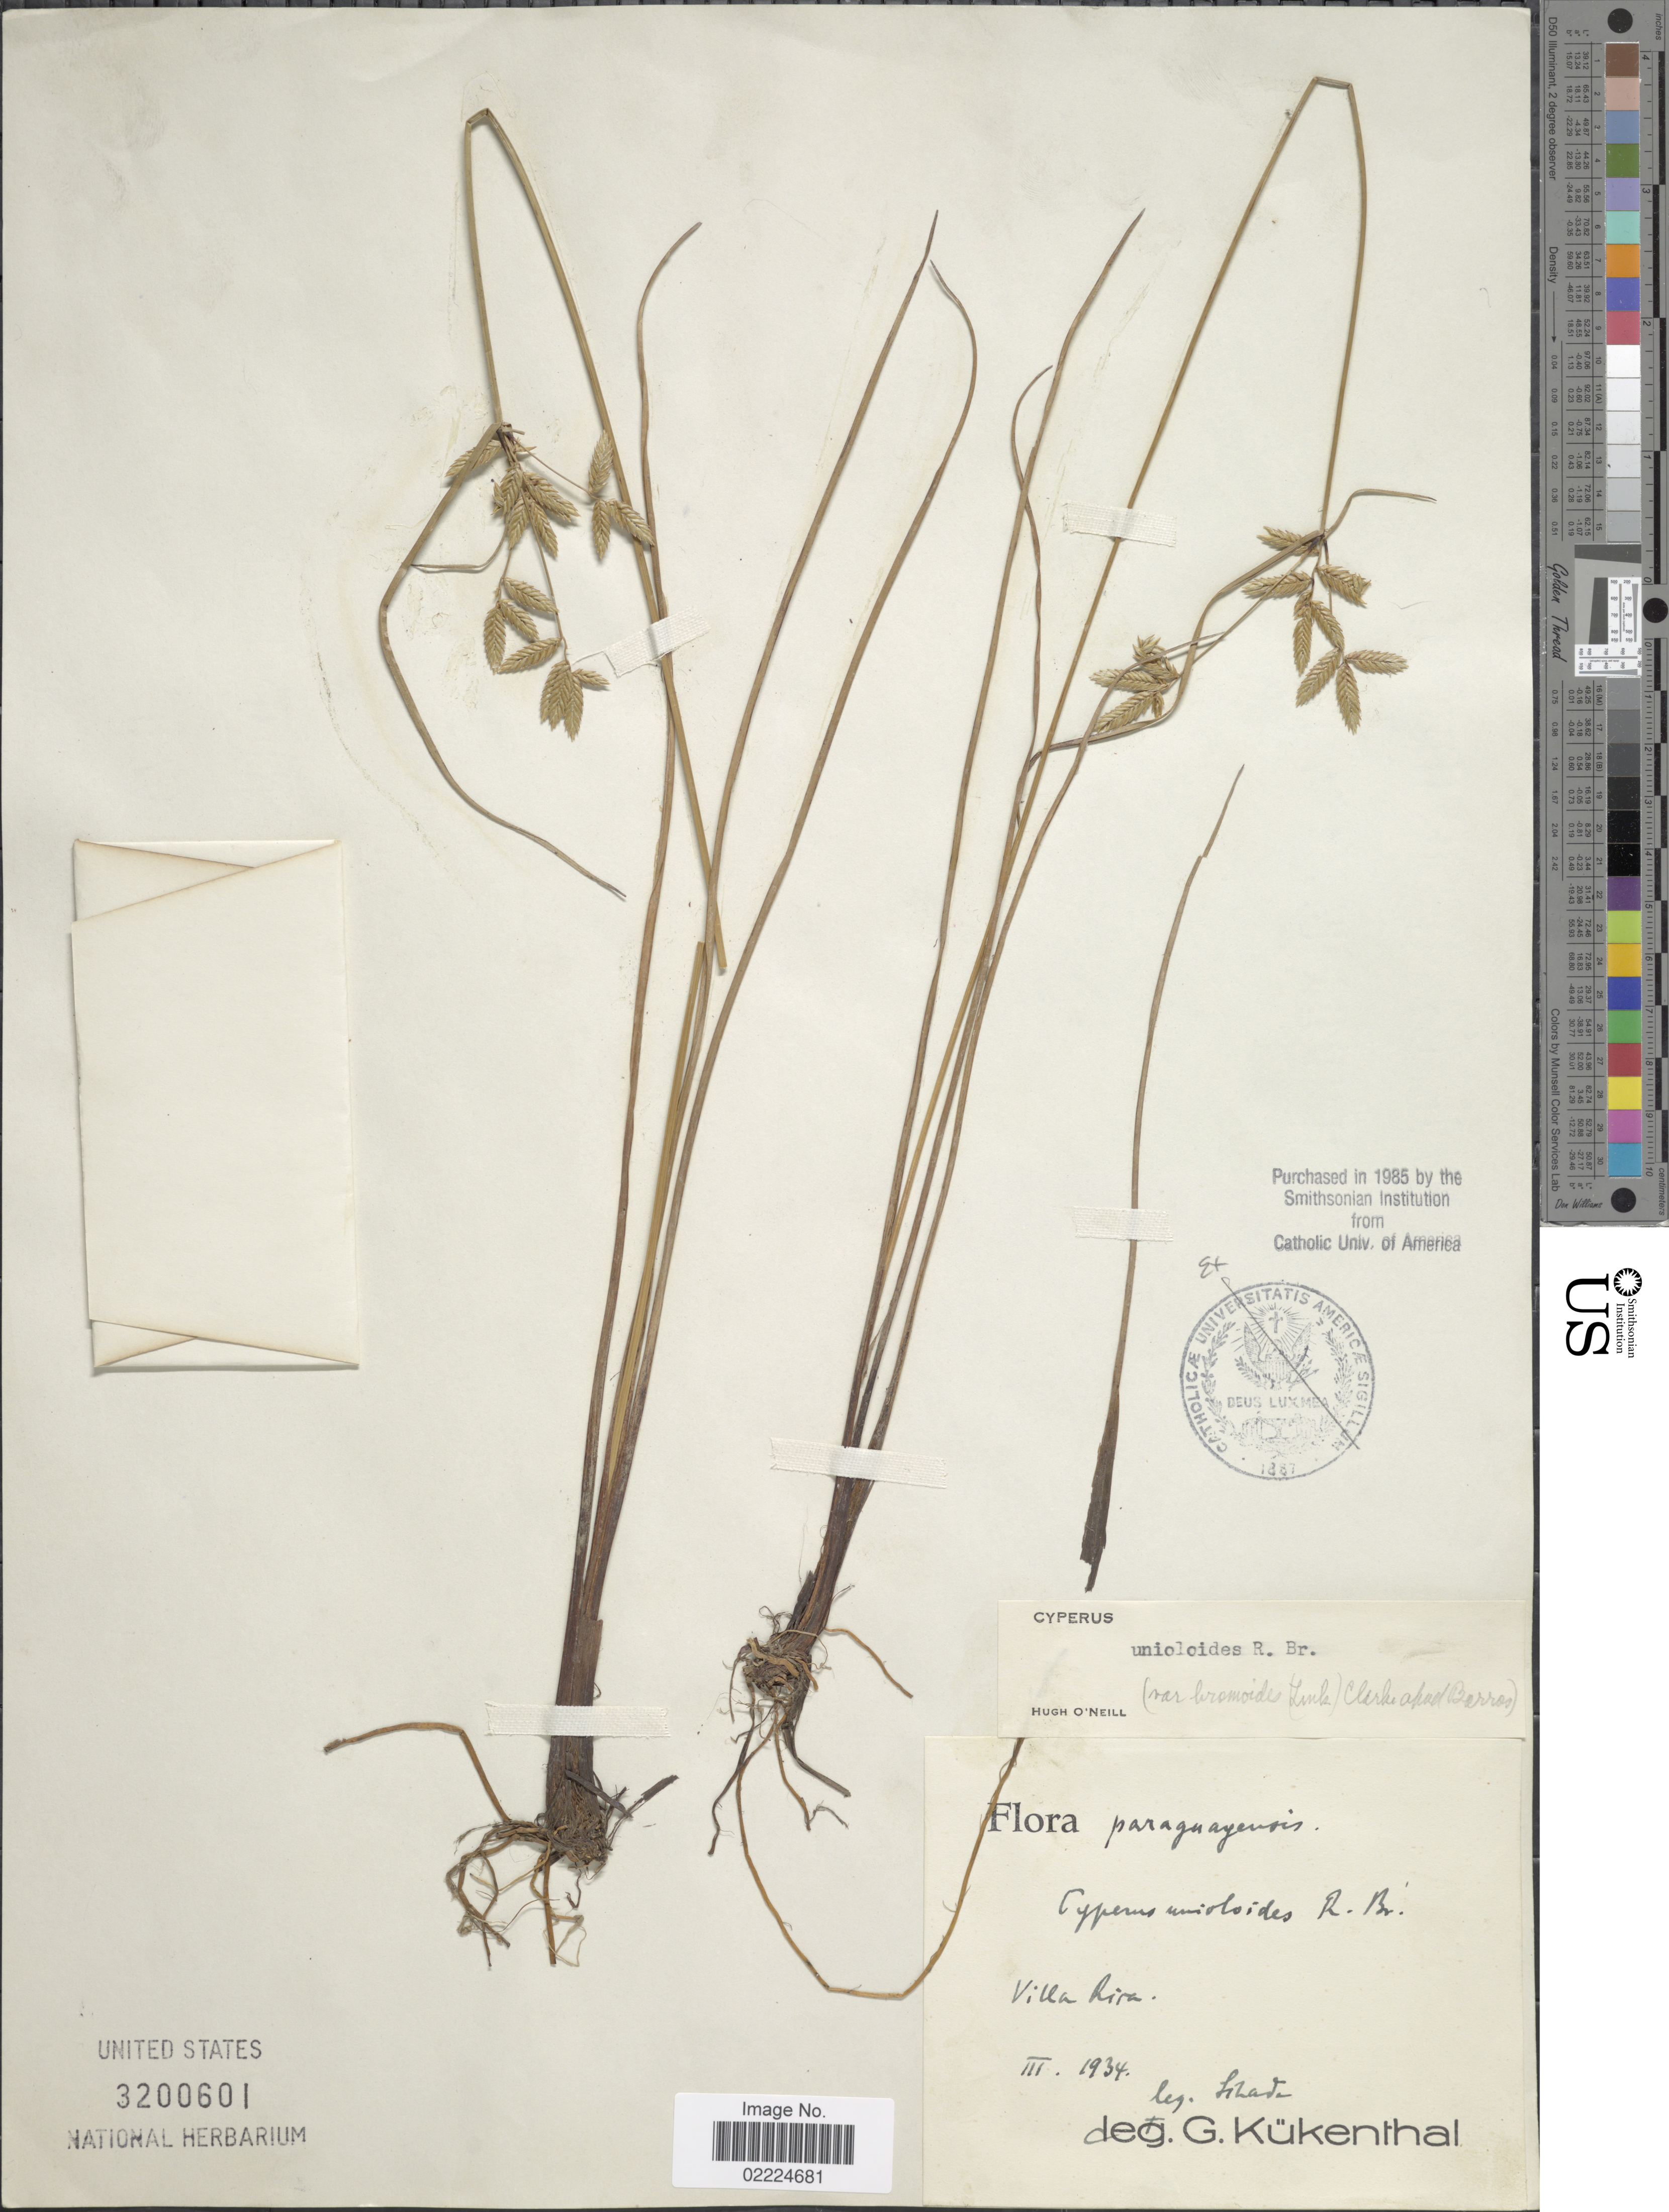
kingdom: Plantae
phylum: Tracheophyta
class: Liliopsida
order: Poales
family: Cyperaceae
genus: Cyperus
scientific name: Cyperus unioloides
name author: R. Br.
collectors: Schade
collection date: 1934-03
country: Paraguay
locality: Villa Rica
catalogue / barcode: US 3200601